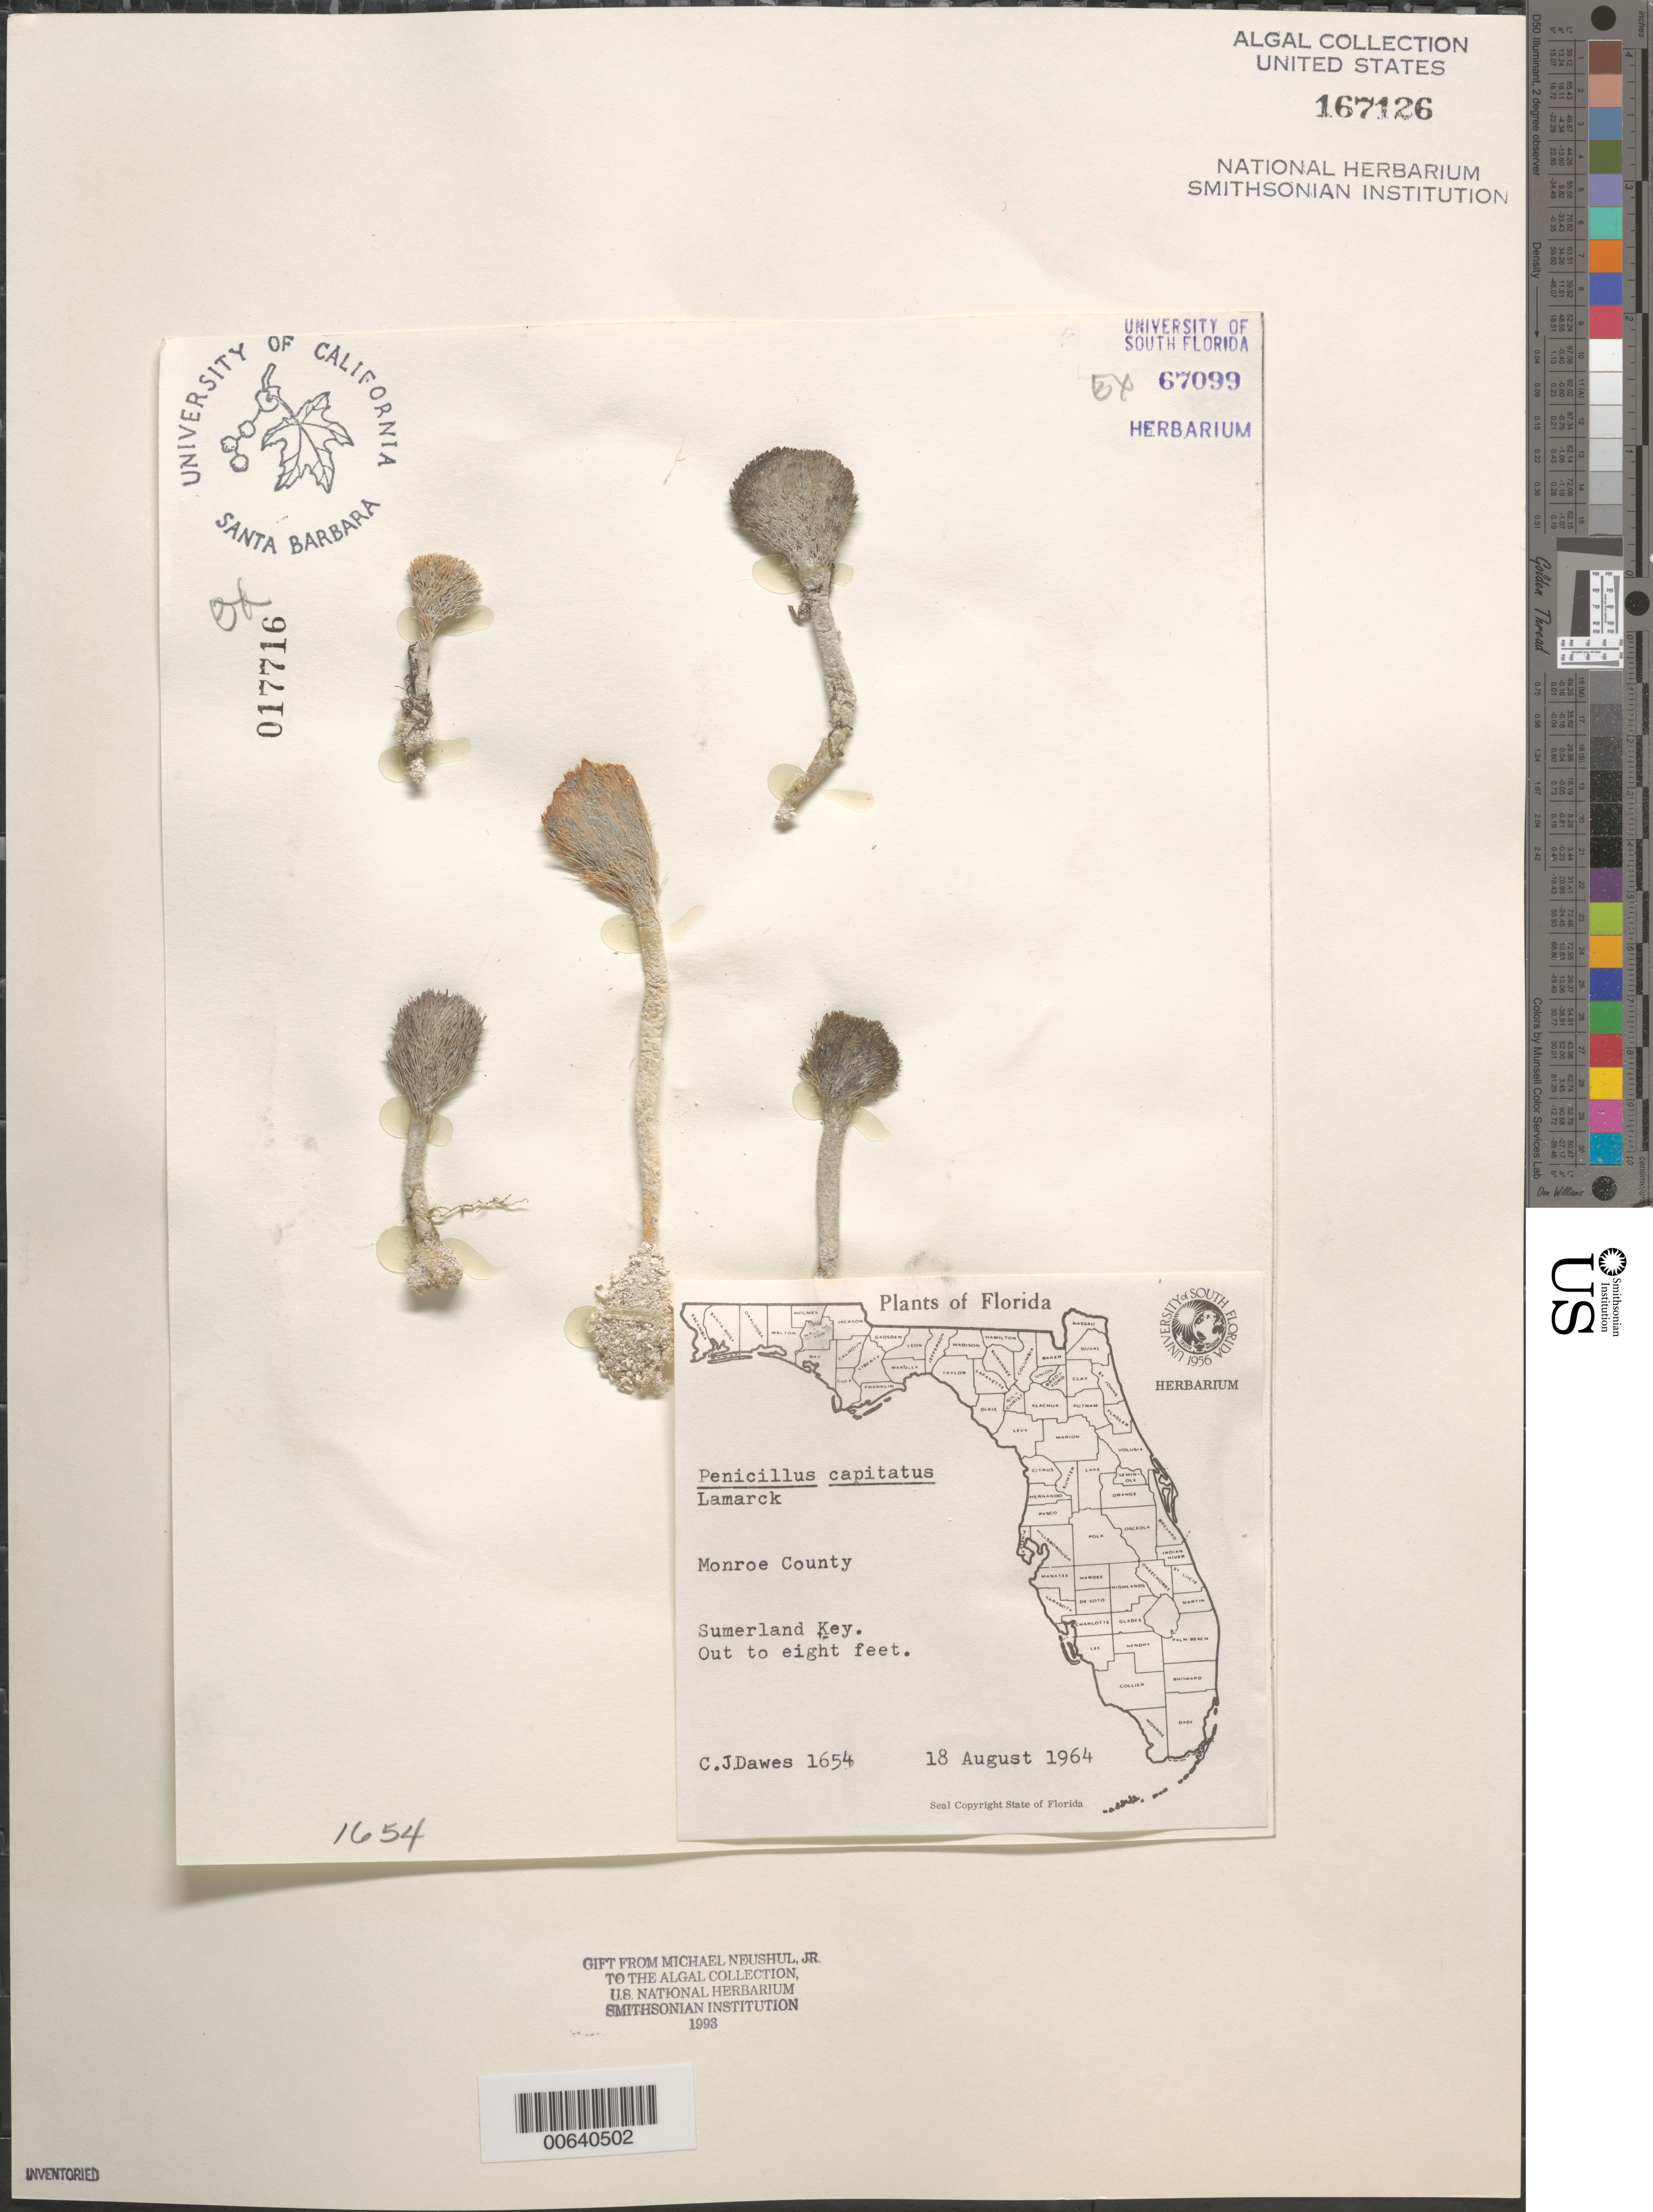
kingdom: Plantae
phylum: Chlorophyta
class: Ulvophyceae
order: Bryopsidales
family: Udoteaceae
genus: Penicillus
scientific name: Penicillus capitatus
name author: Lam.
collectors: C. Dawes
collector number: CJD 1654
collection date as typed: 18 Aug 1964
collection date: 1964-08-18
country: United States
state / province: Florida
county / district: Monroe County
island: Summerland Key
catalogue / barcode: US 167126